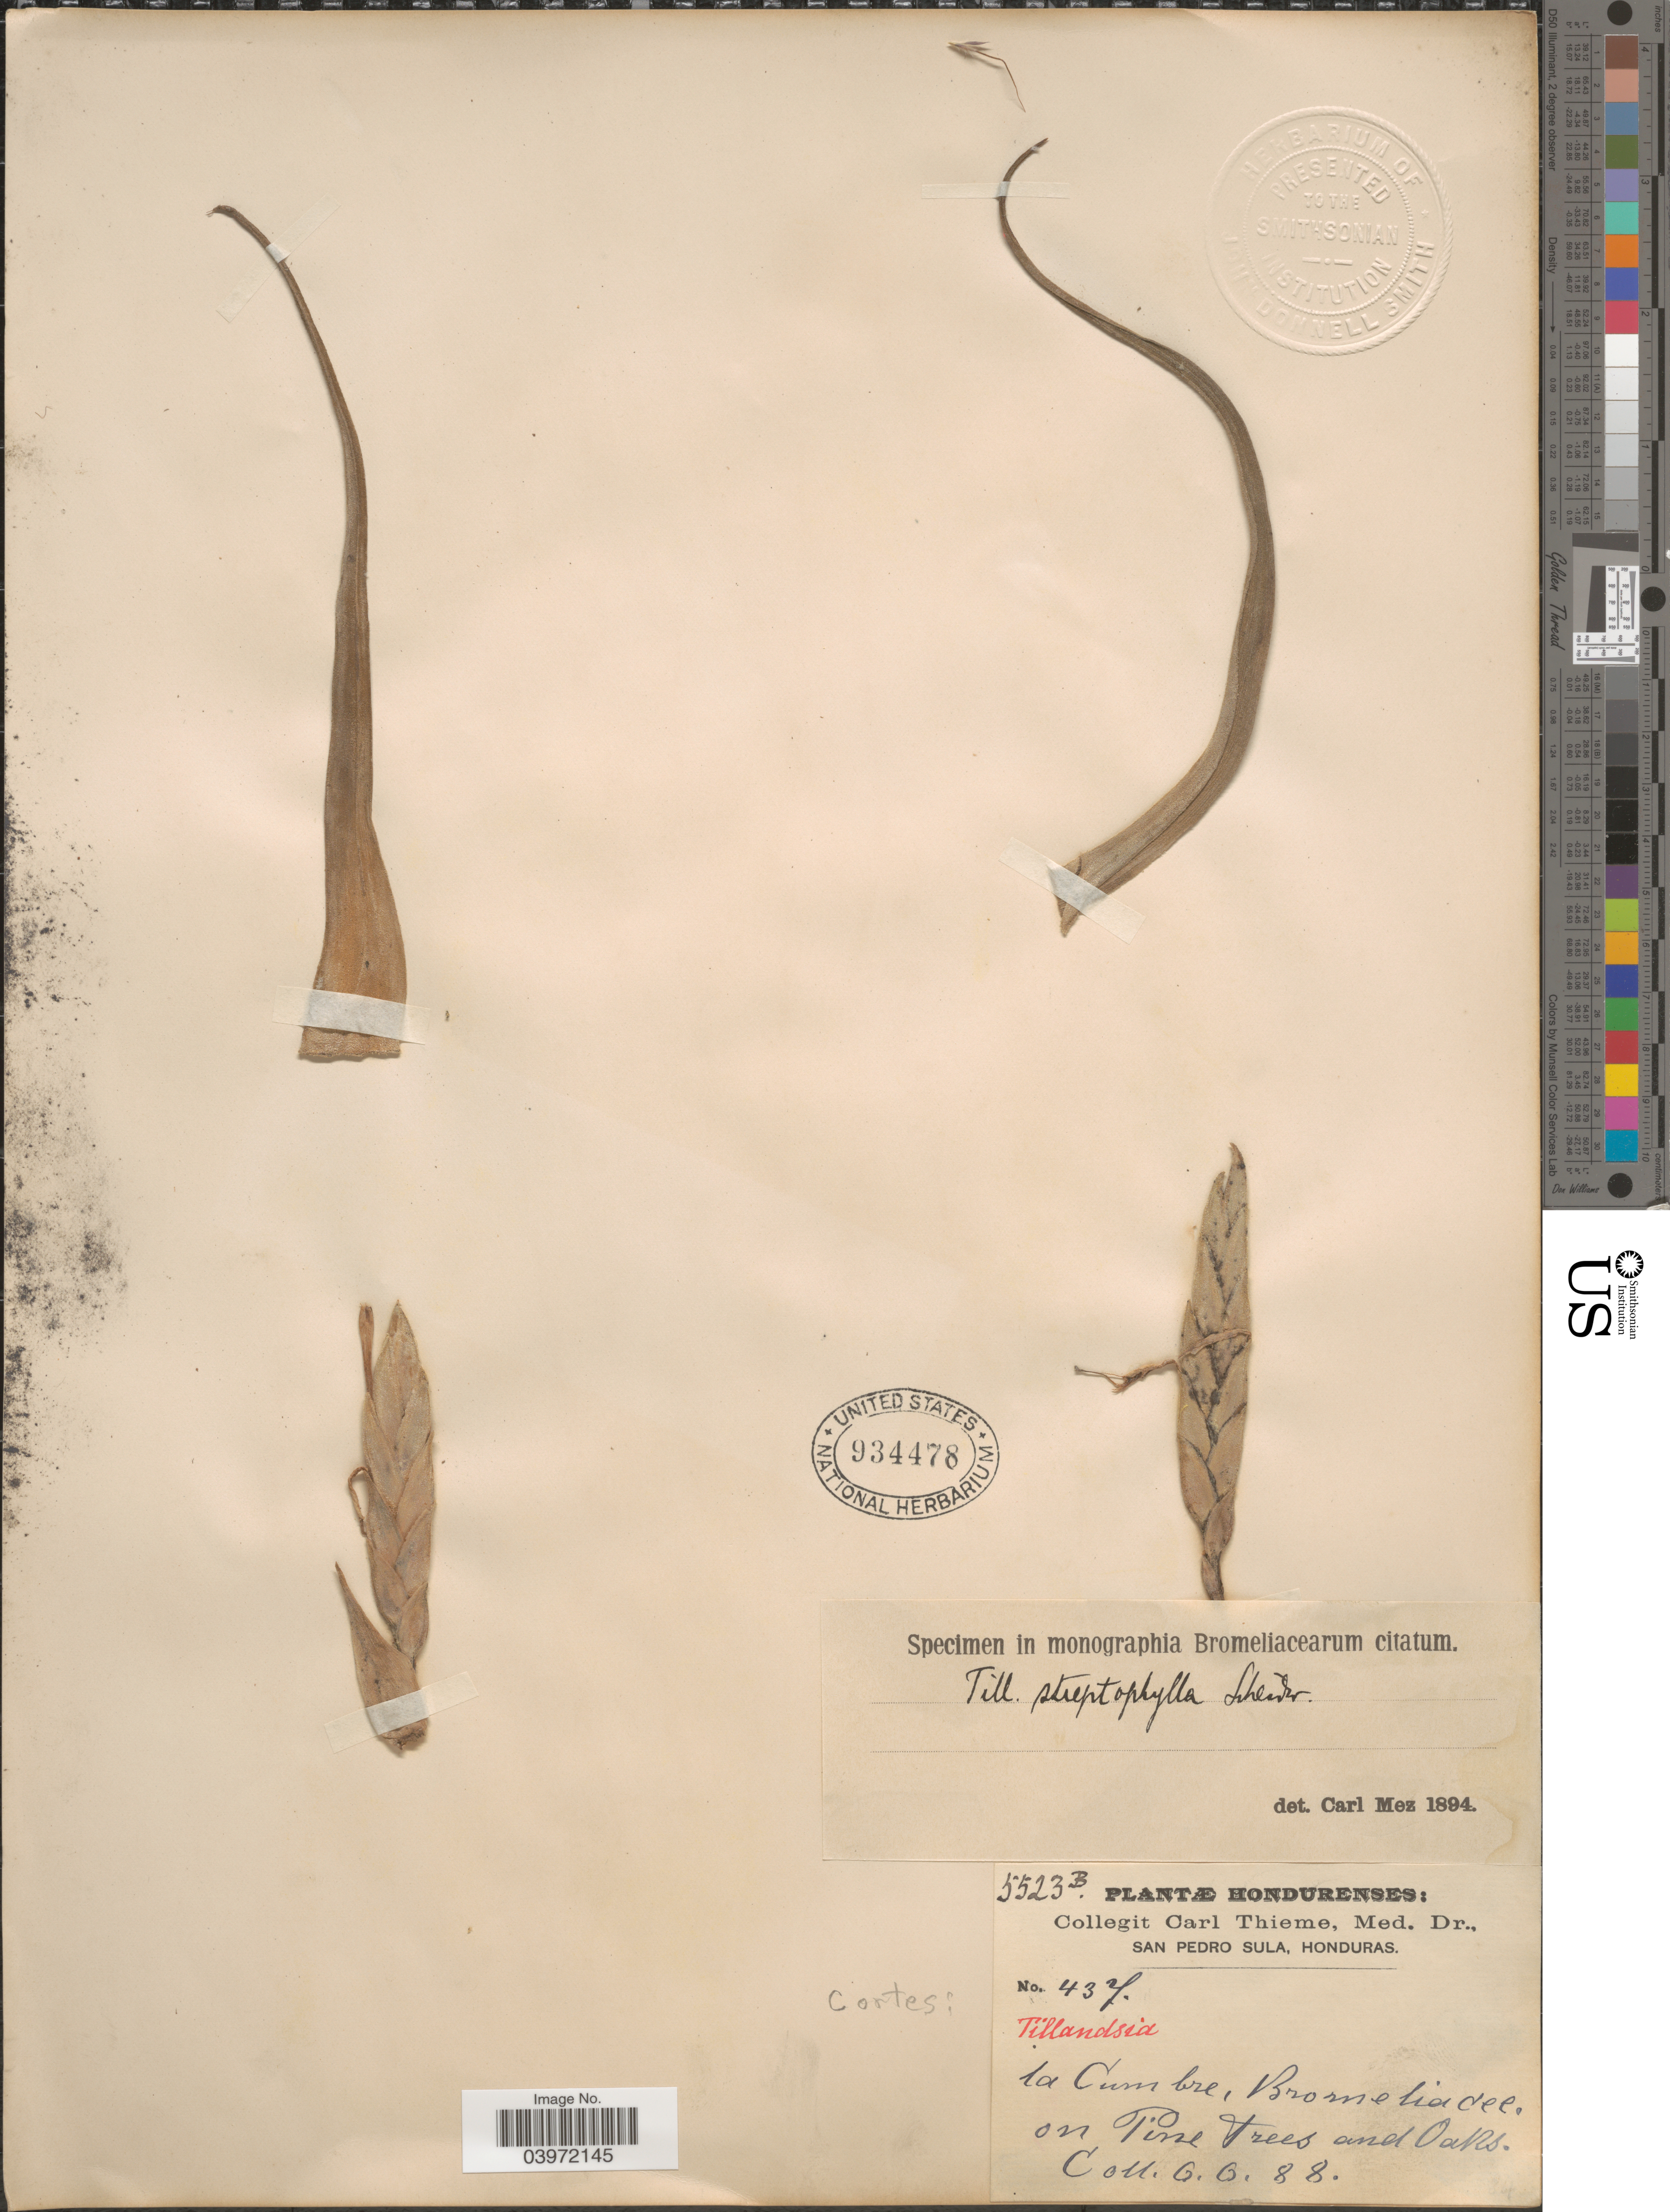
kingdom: Plantae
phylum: Tracheophyta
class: Liliopsida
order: Poales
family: Bromeliaceae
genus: Tillandsia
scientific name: Tillandsia streptophylla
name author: Scheidw. ex C. Morren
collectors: C. Thieme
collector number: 437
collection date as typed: Transcribed d/m/y: 6/6/88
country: Honduras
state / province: Cortes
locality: Cortes: la Cumbre, Bromeliacee. on Pine Trees and Oaks.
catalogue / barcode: US 934478